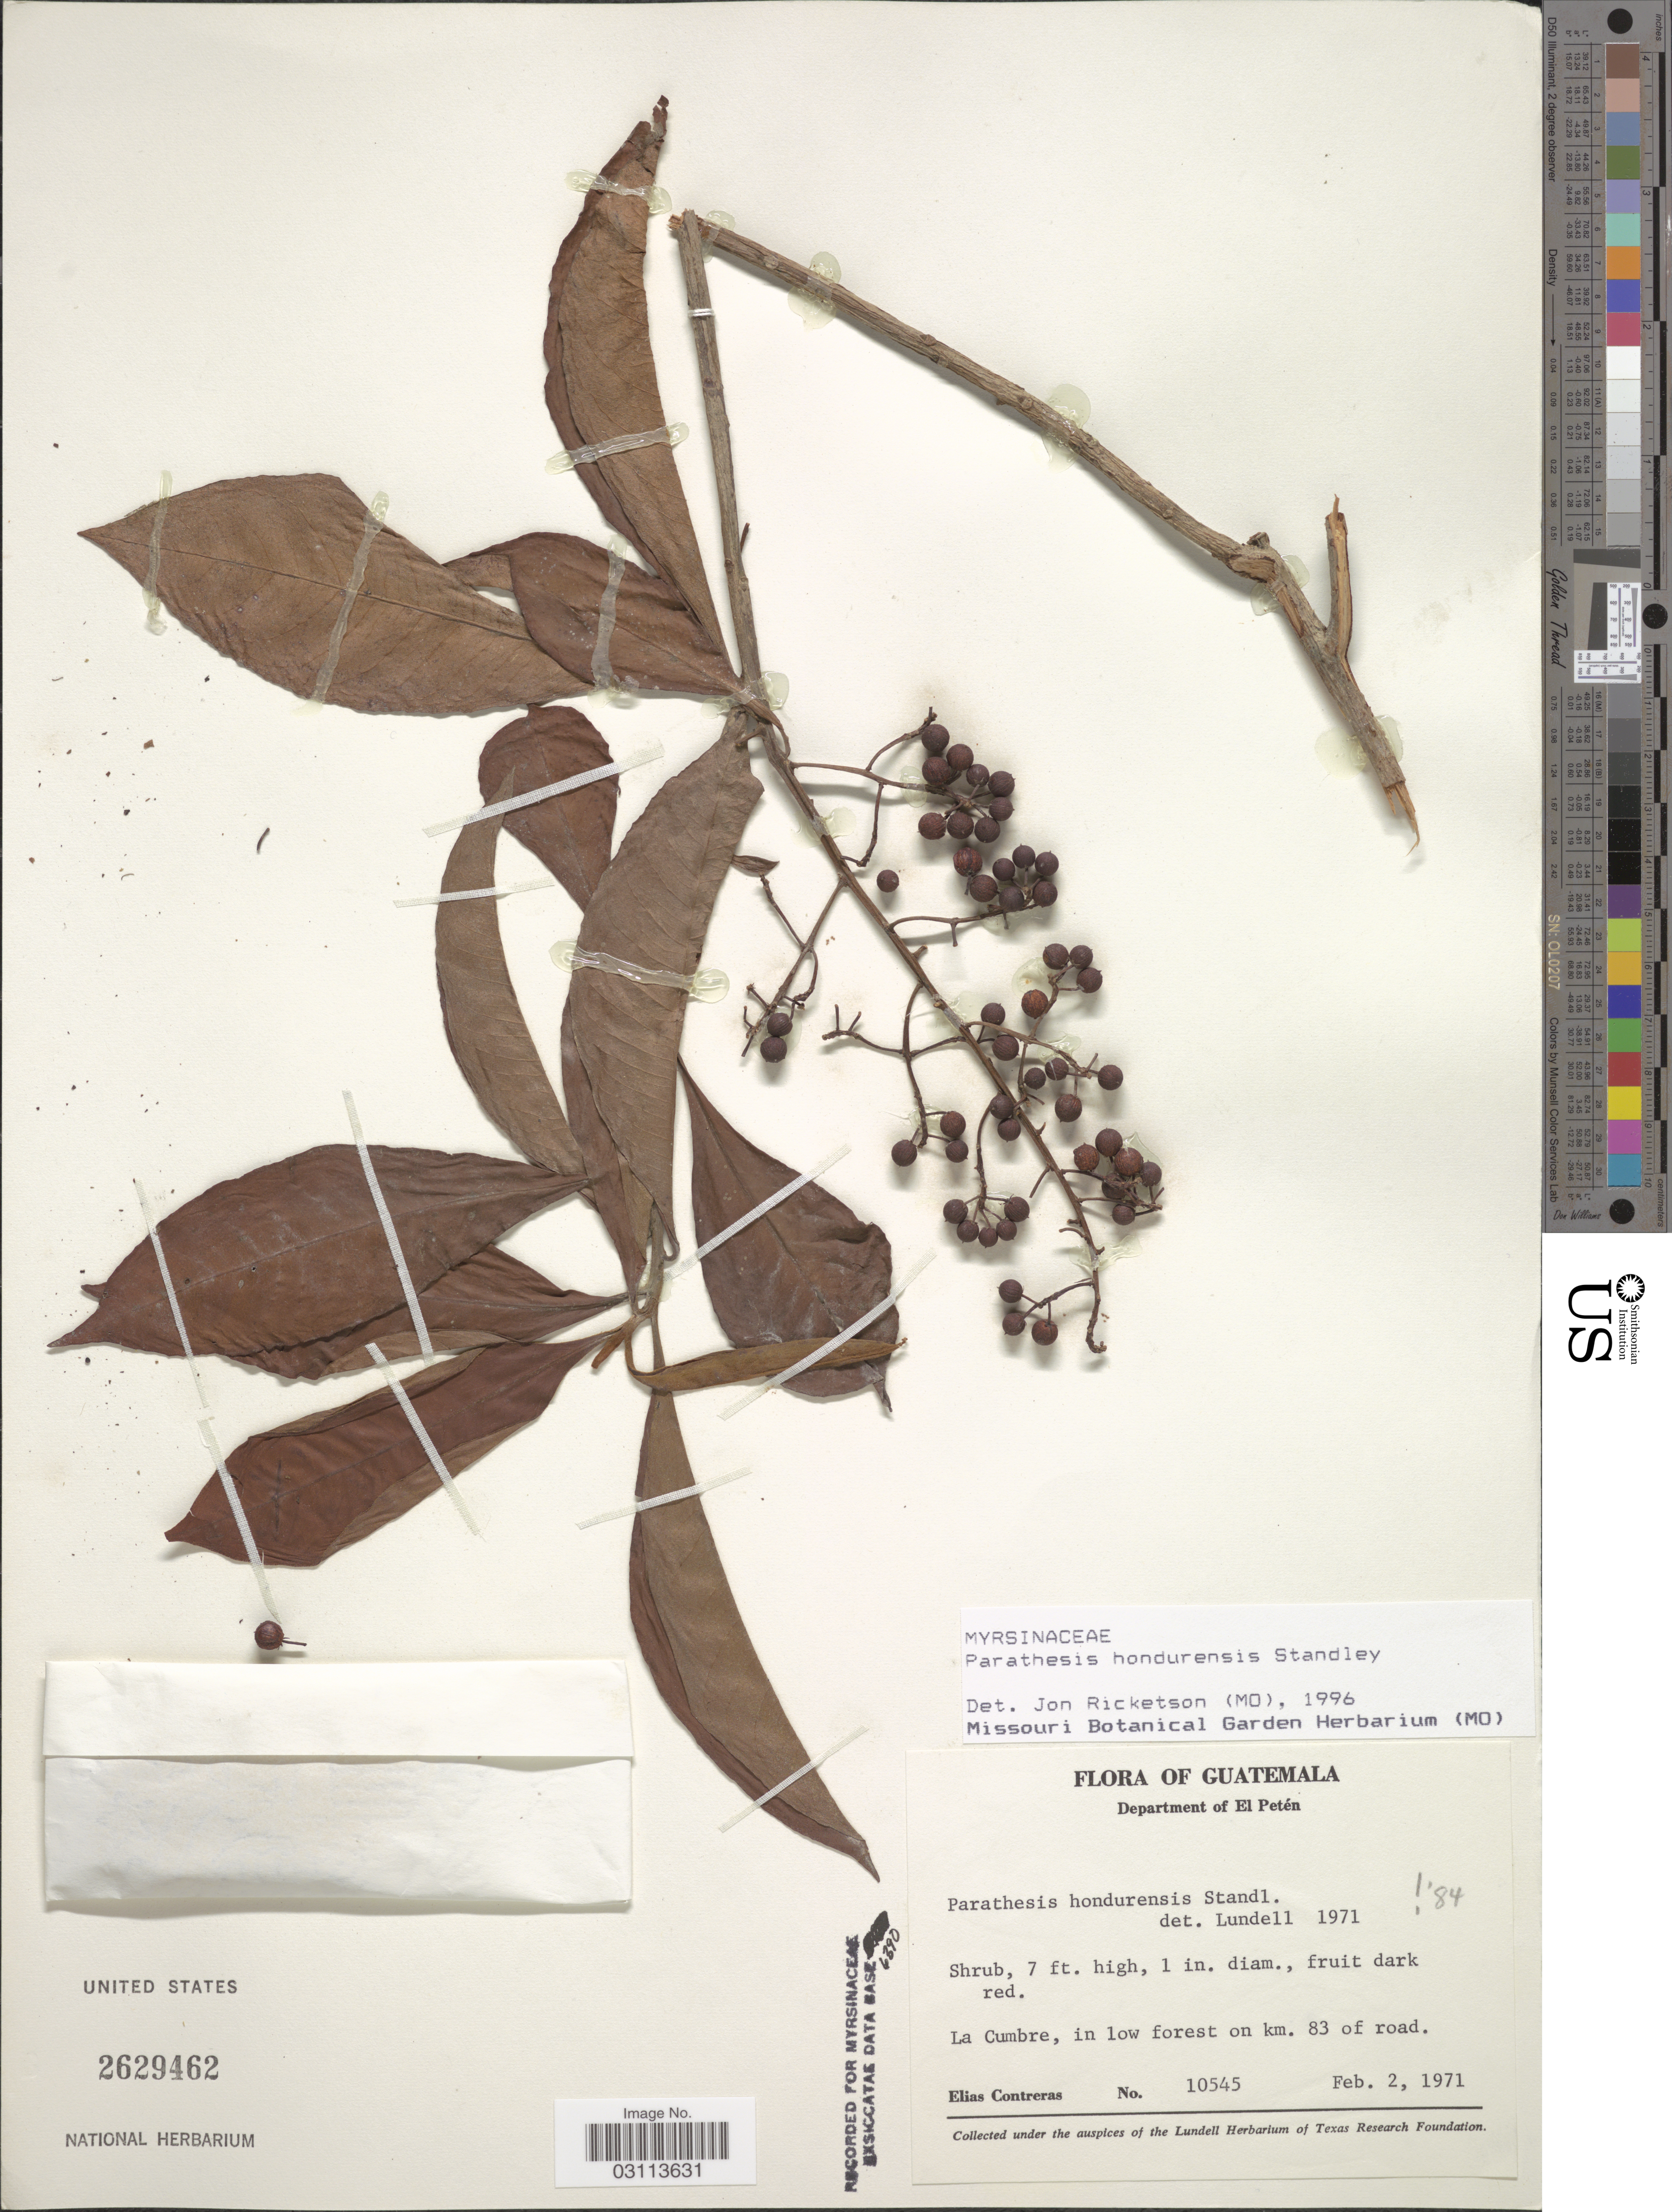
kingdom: Plantae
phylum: Tracheophyta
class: Magnoliopsida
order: Ericales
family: Primulaceae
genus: Parathesis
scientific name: Parathesis hondurensis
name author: Standl.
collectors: E. Contreras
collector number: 10545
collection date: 1971-02-02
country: Guatemala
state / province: El Petén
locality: Department of El Petén. La Cumbre, in low forest on km. 83 of road.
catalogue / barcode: US 2629462